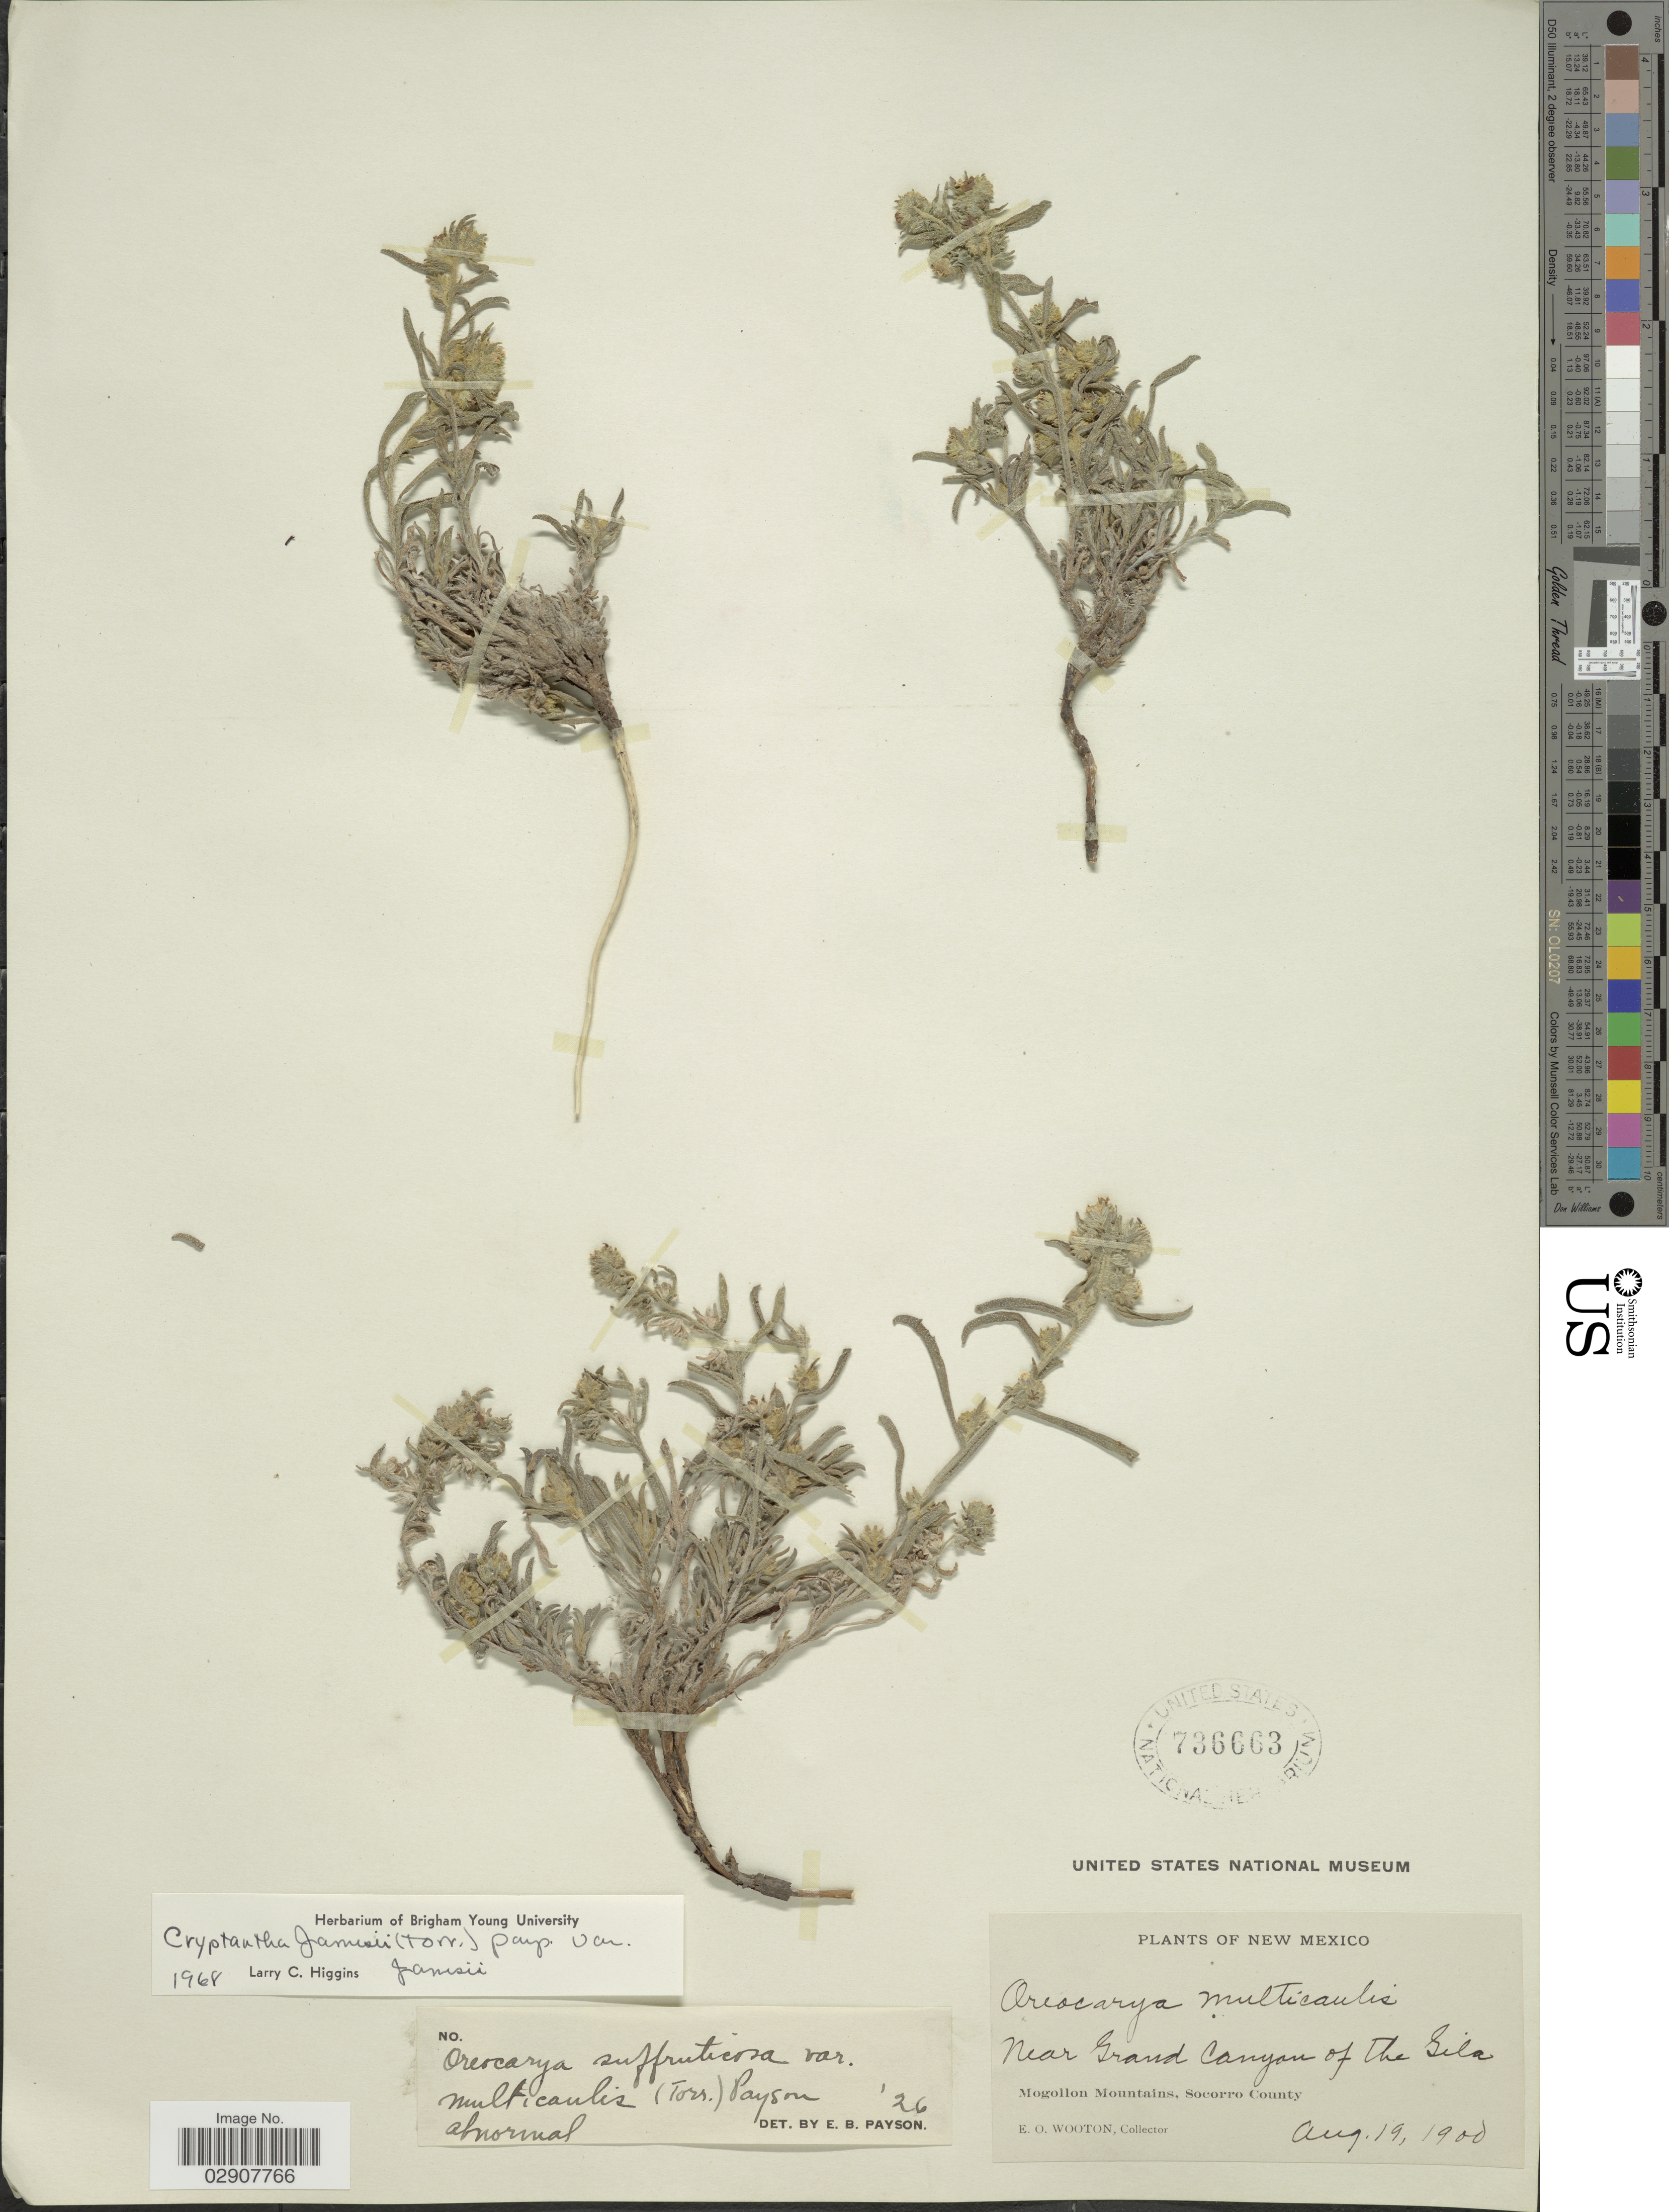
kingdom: Plantae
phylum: Tracheophyta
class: Magnoliopsida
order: Boraginales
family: Boraginaceae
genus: Cryptantha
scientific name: Cryptantha jamesii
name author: (Torr.) Payson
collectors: E. O. Wooton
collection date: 1900-08-19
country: United States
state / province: New Mexico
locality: Near Grand Canyon of the Gila. Mogollon Mountains, Socorro County. New Mexico.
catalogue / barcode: US 736663